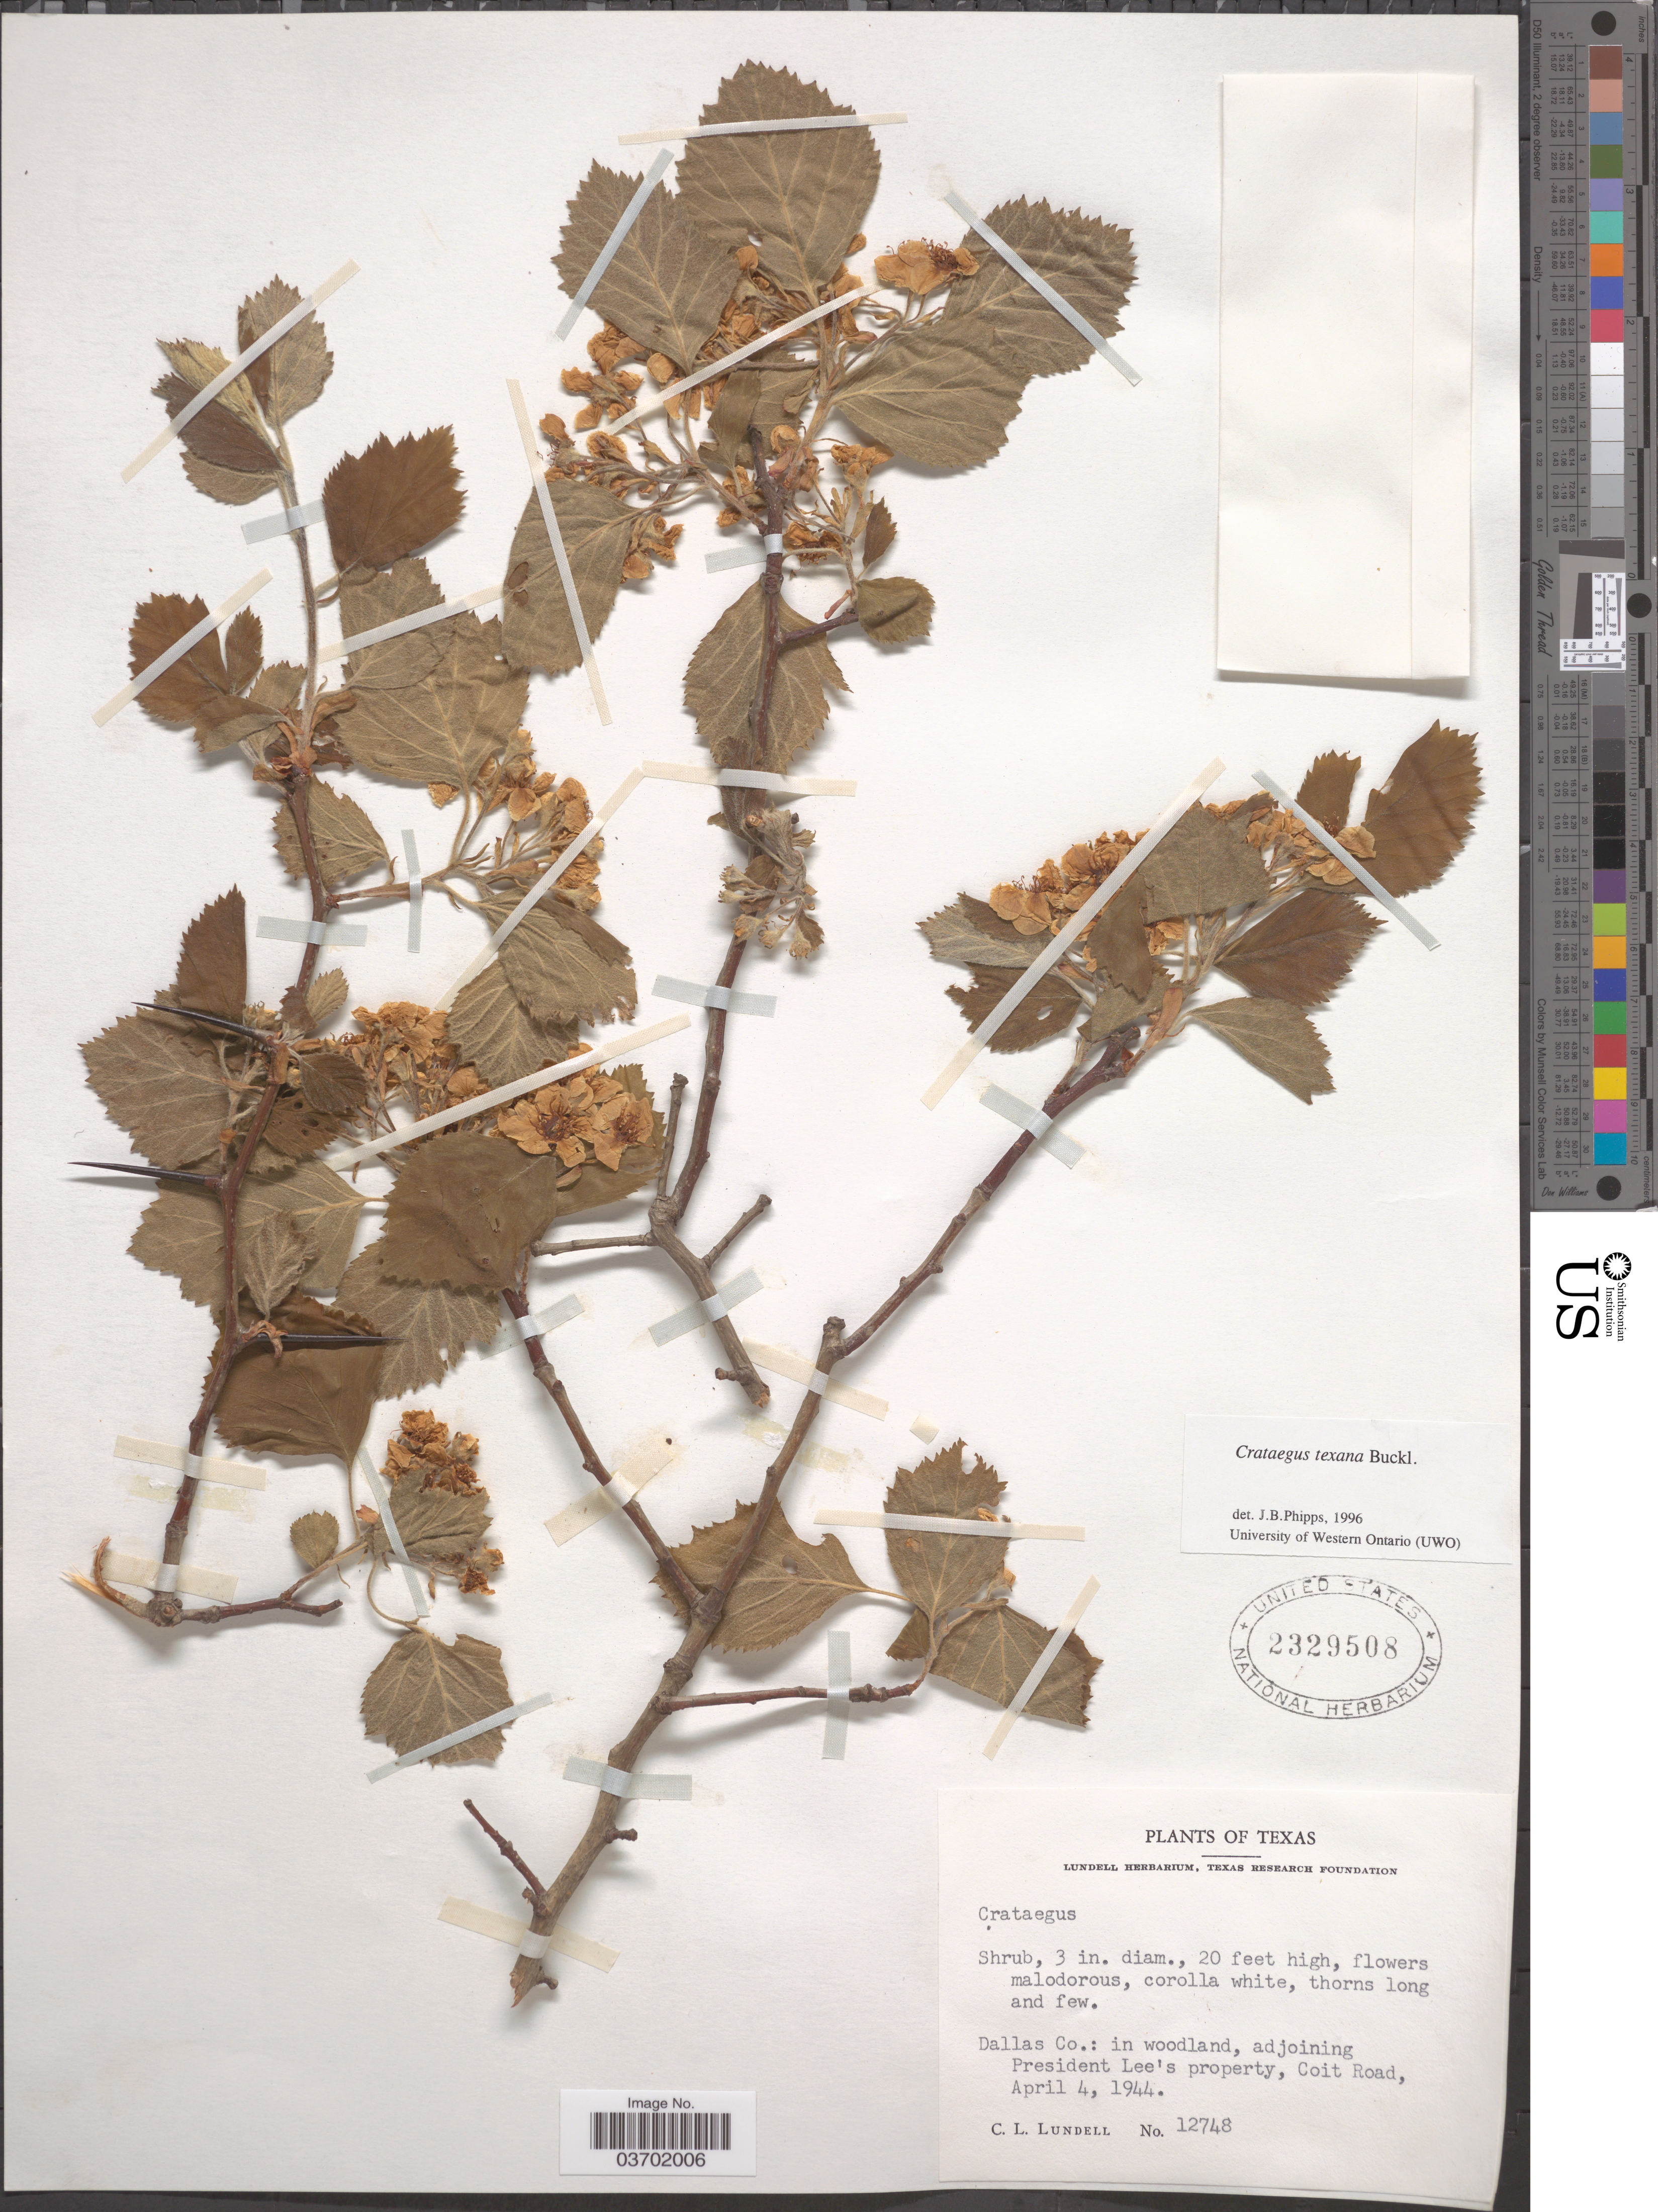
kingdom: Plantae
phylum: Tracheophyta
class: Magnoliopsida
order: Rosales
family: Rosaceae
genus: Crataegus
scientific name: Crataegus texana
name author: Buckley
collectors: C. L. Lundell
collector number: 12748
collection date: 1944-04-04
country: United States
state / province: Texas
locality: Dallas Co.: in woodland, adjoining President Lee's property, Coit Road.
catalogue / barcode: US 2329508